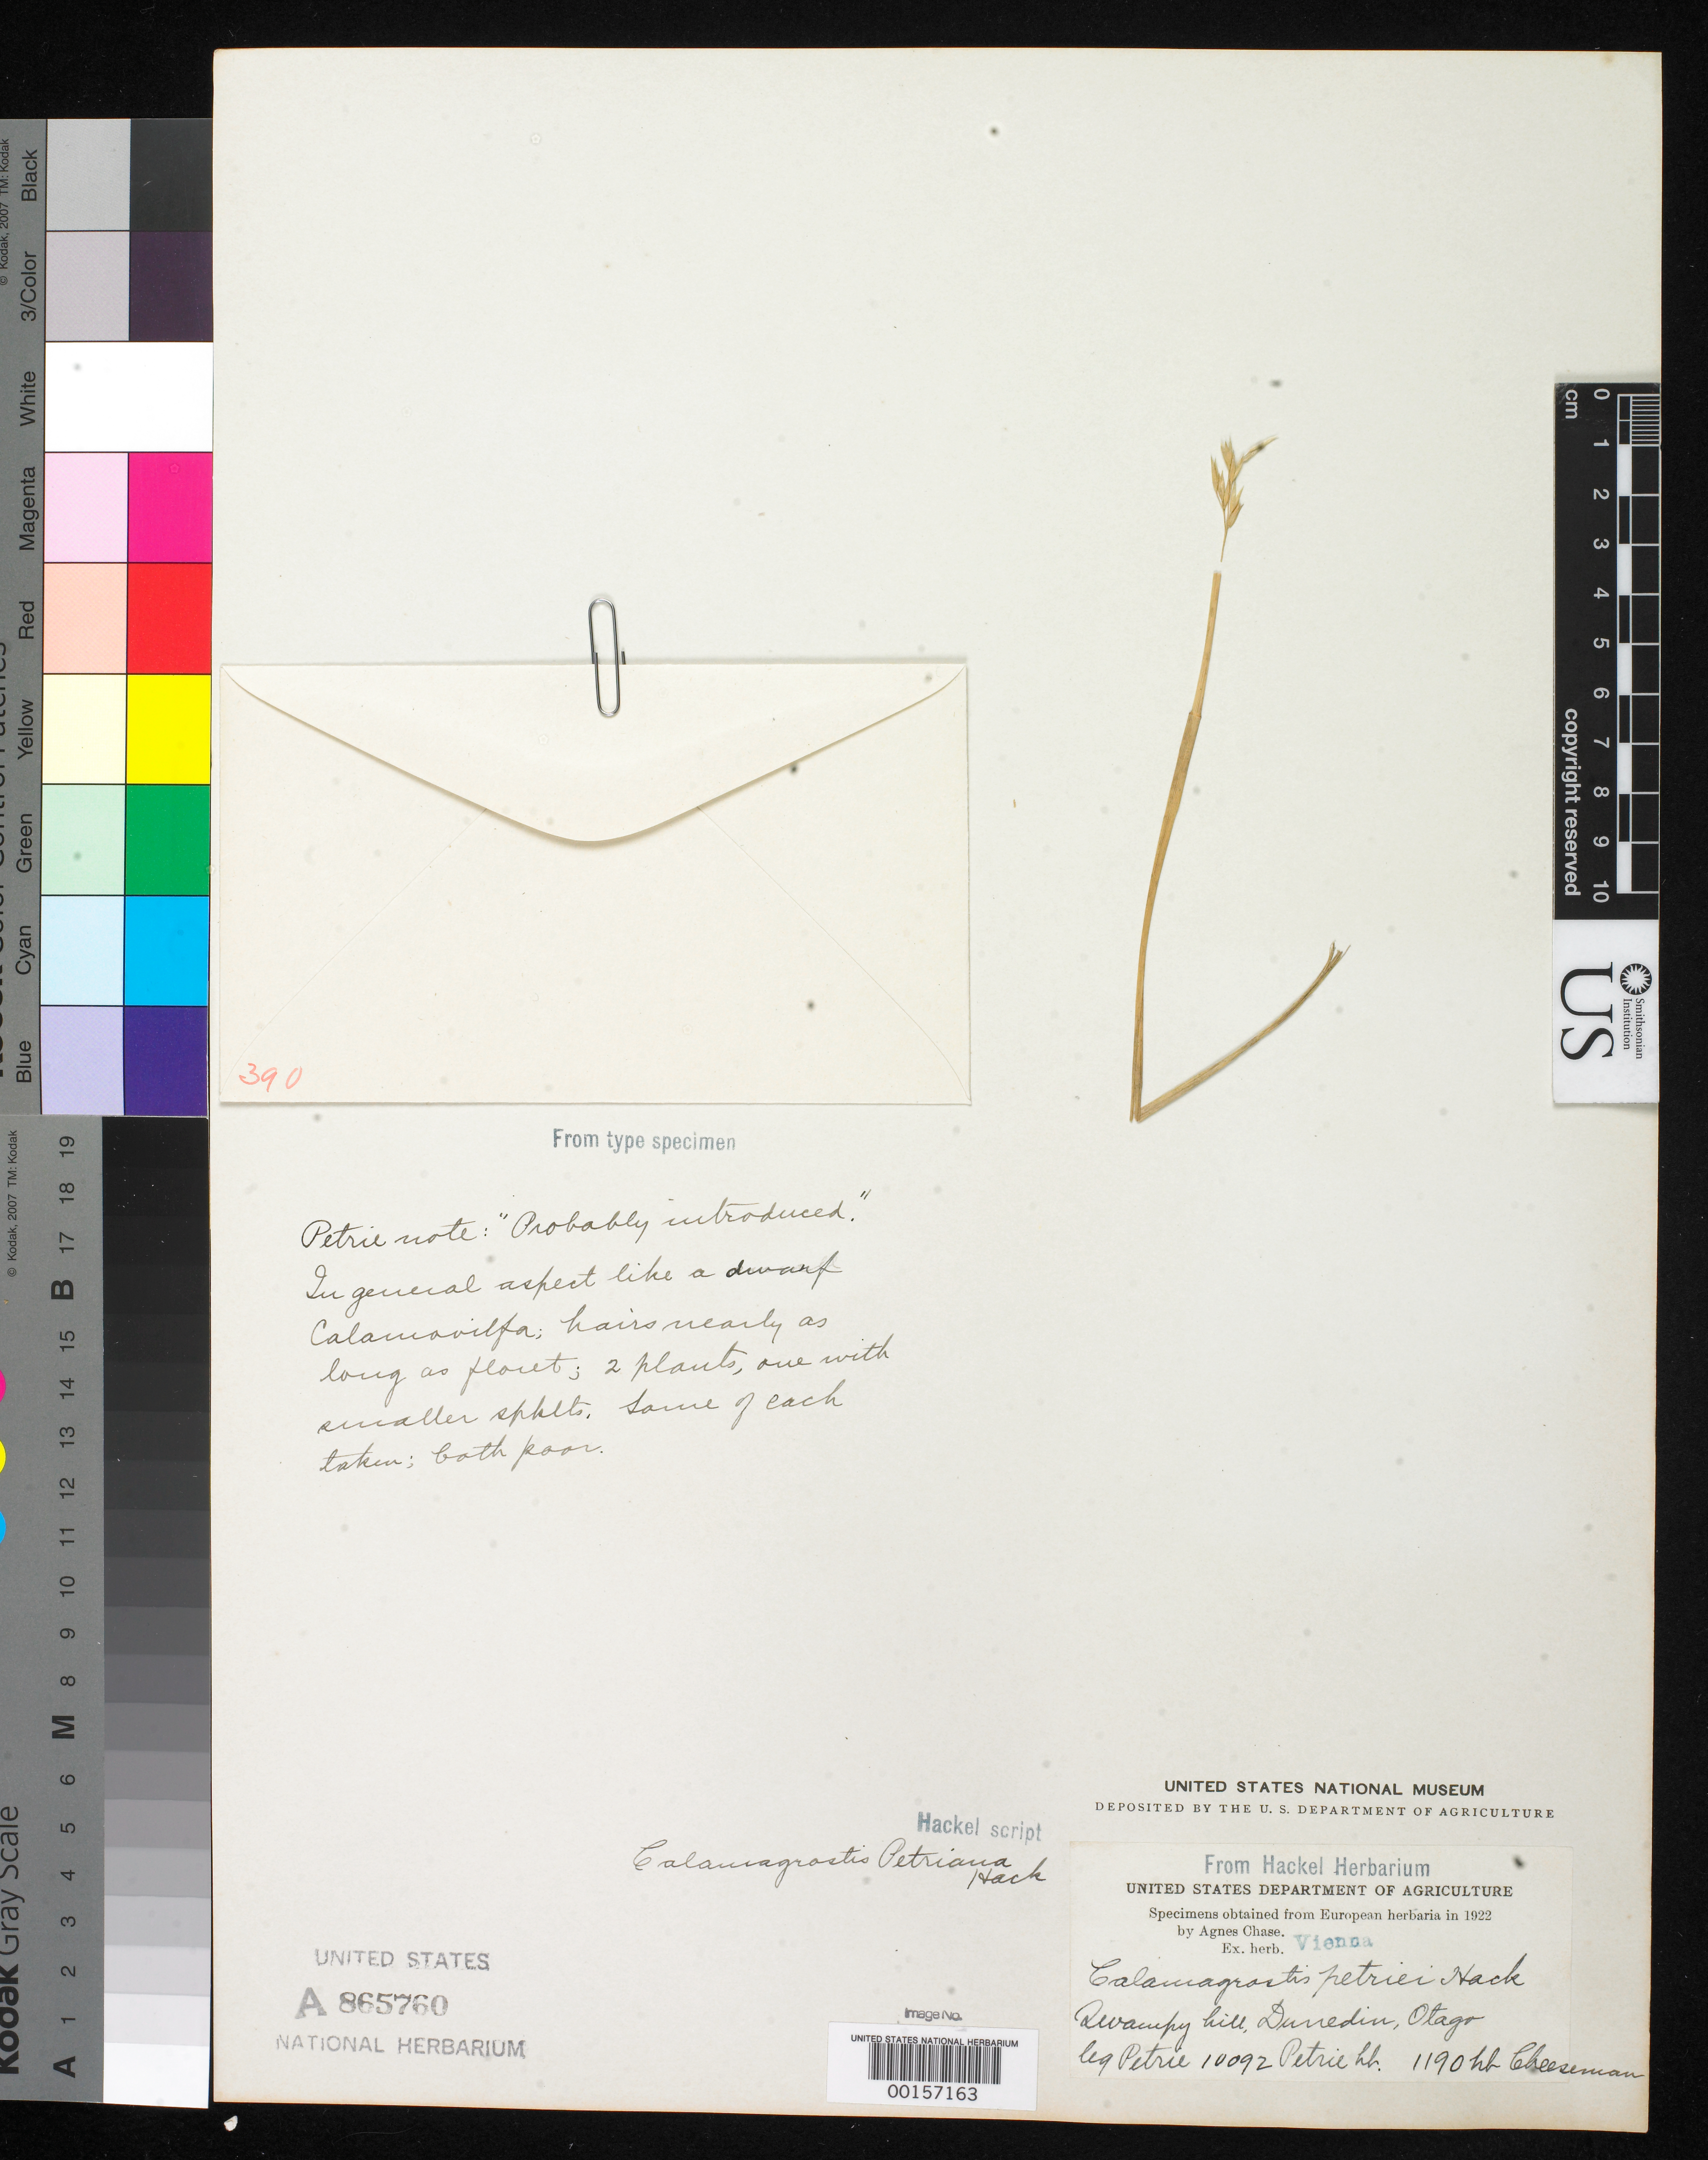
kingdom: Plantae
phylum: Tracheophyta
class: Liliopsida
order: Poales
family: Poaceae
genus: Calamagrostis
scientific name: Calamagrostis petriei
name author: Hack.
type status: Type Fragment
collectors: D. Petrie & T. F. Cheeseman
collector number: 10092, 1190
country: New Zealand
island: South Island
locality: Otago, Dunedin, swampy hill.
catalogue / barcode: US 865760A